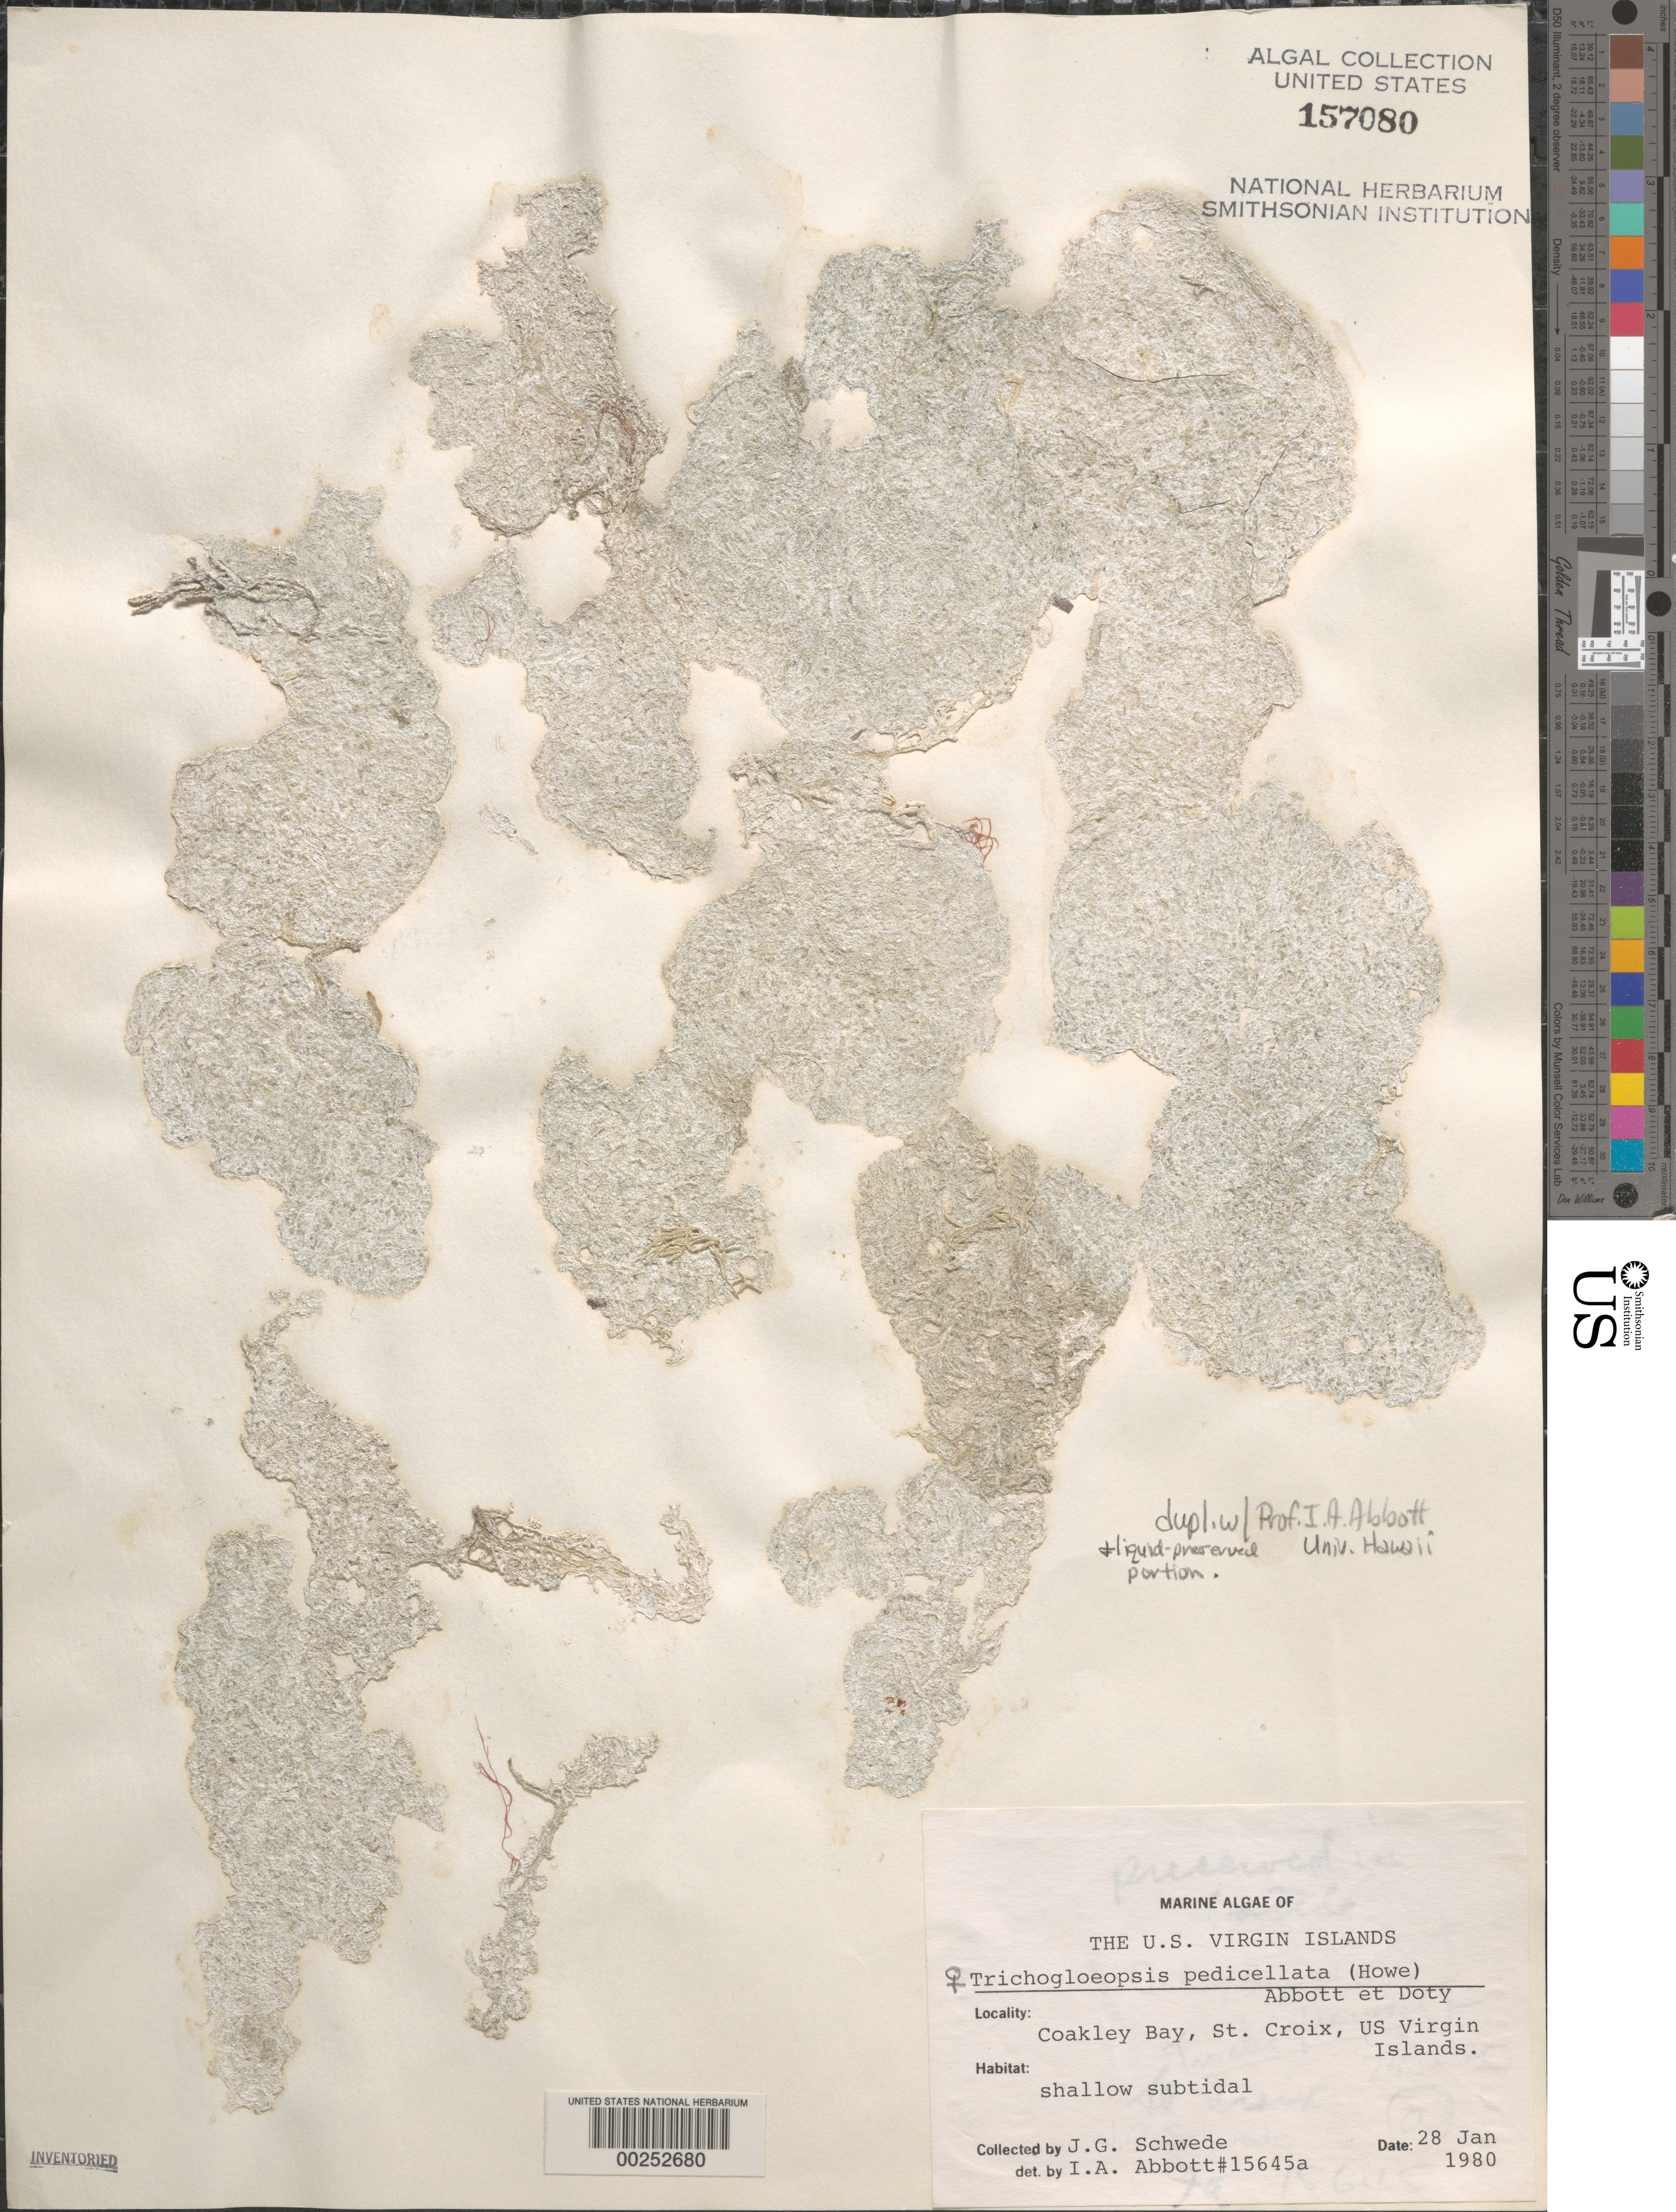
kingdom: Plantae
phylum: Rhodophyta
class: Florideophyceae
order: Nemaliales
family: Liagoraceae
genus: Trichogloeopsis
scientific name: Trichogloeopsis pedicellata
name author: (M. Howe in Britton & Millsp.) I.A. Abbott & Doty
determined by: Abbott, Isabella A.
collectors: J. Schwede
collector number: IAA 15645a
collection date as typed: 28 Jan 1980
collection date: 1980-01-28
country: U.S. Virgin Islands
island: St. Croix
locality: Coakley Bay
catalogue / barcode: US 157080